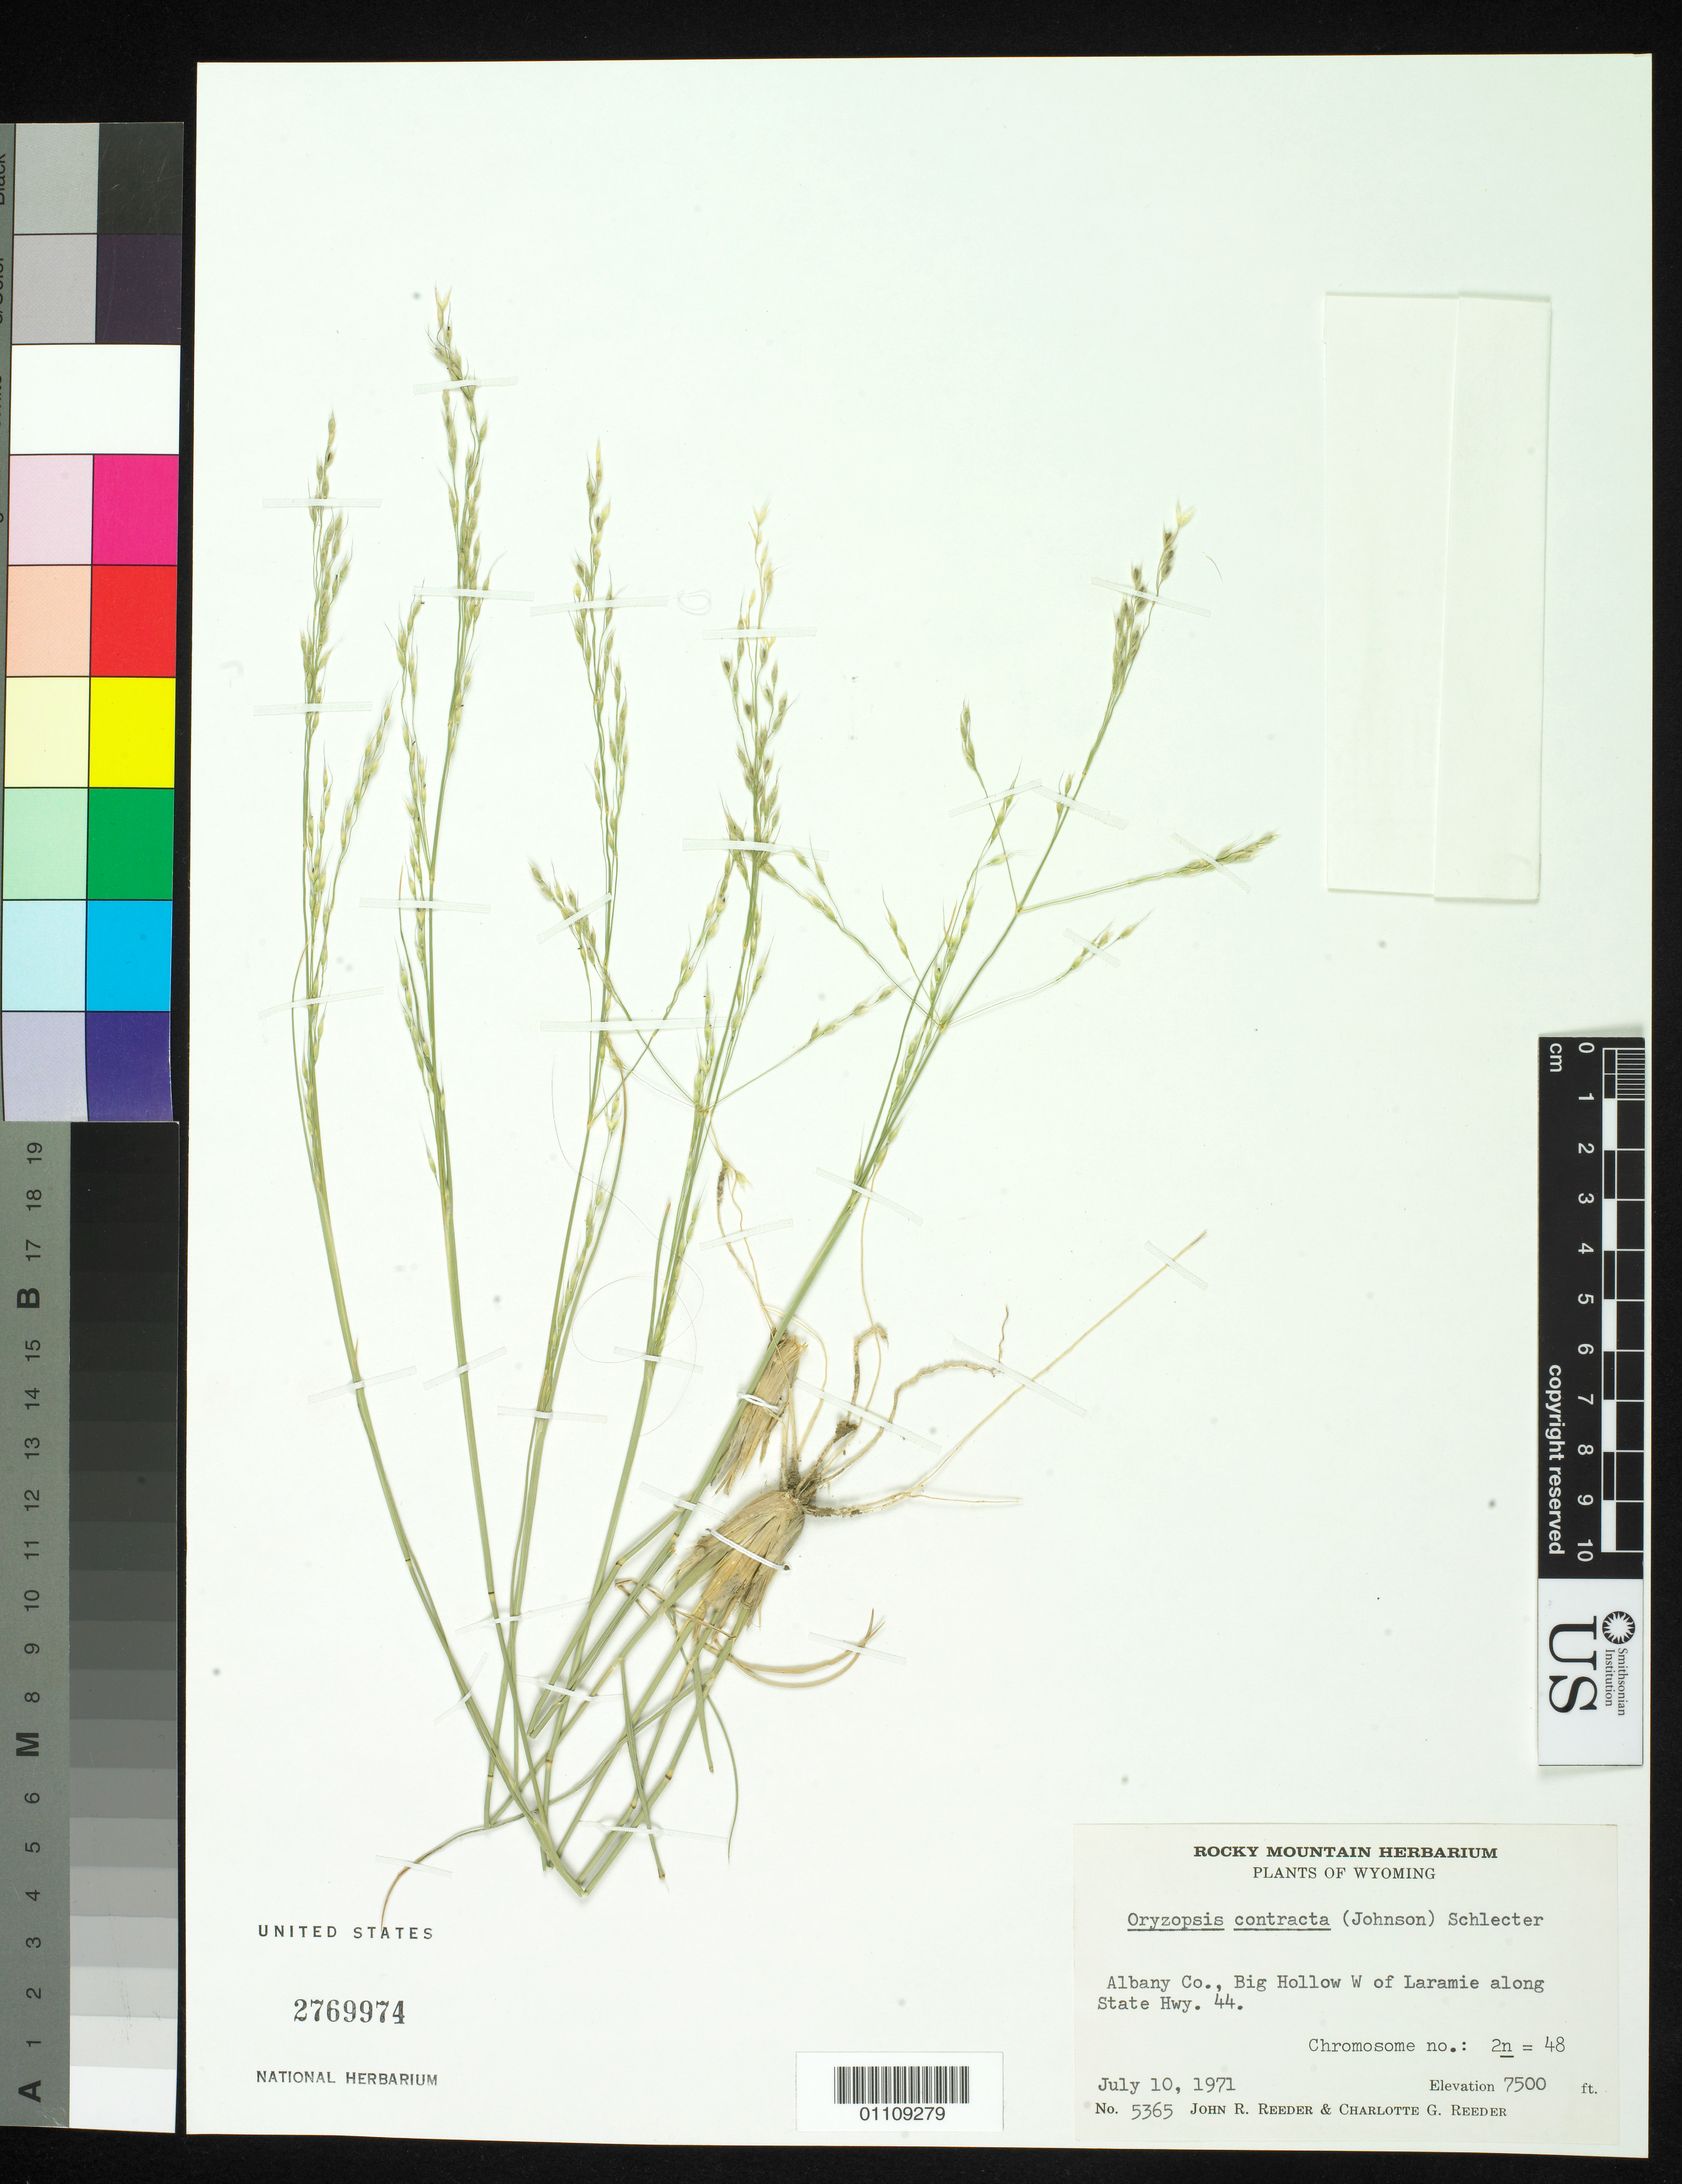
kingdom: Plantae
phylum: Tracheophyta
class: Liliopsida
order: Poales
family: Poaceae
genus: Eriocoma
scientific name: Eriocoma contracta ined.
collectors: J. R. Reeder & C. G. Reeder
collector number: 5365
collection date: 1971-07-10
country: United States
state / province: Wyoming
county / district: Albany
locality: Big Hollow W of Laramie along State Hwy. 44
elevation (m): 2286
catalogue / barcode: US 2769974